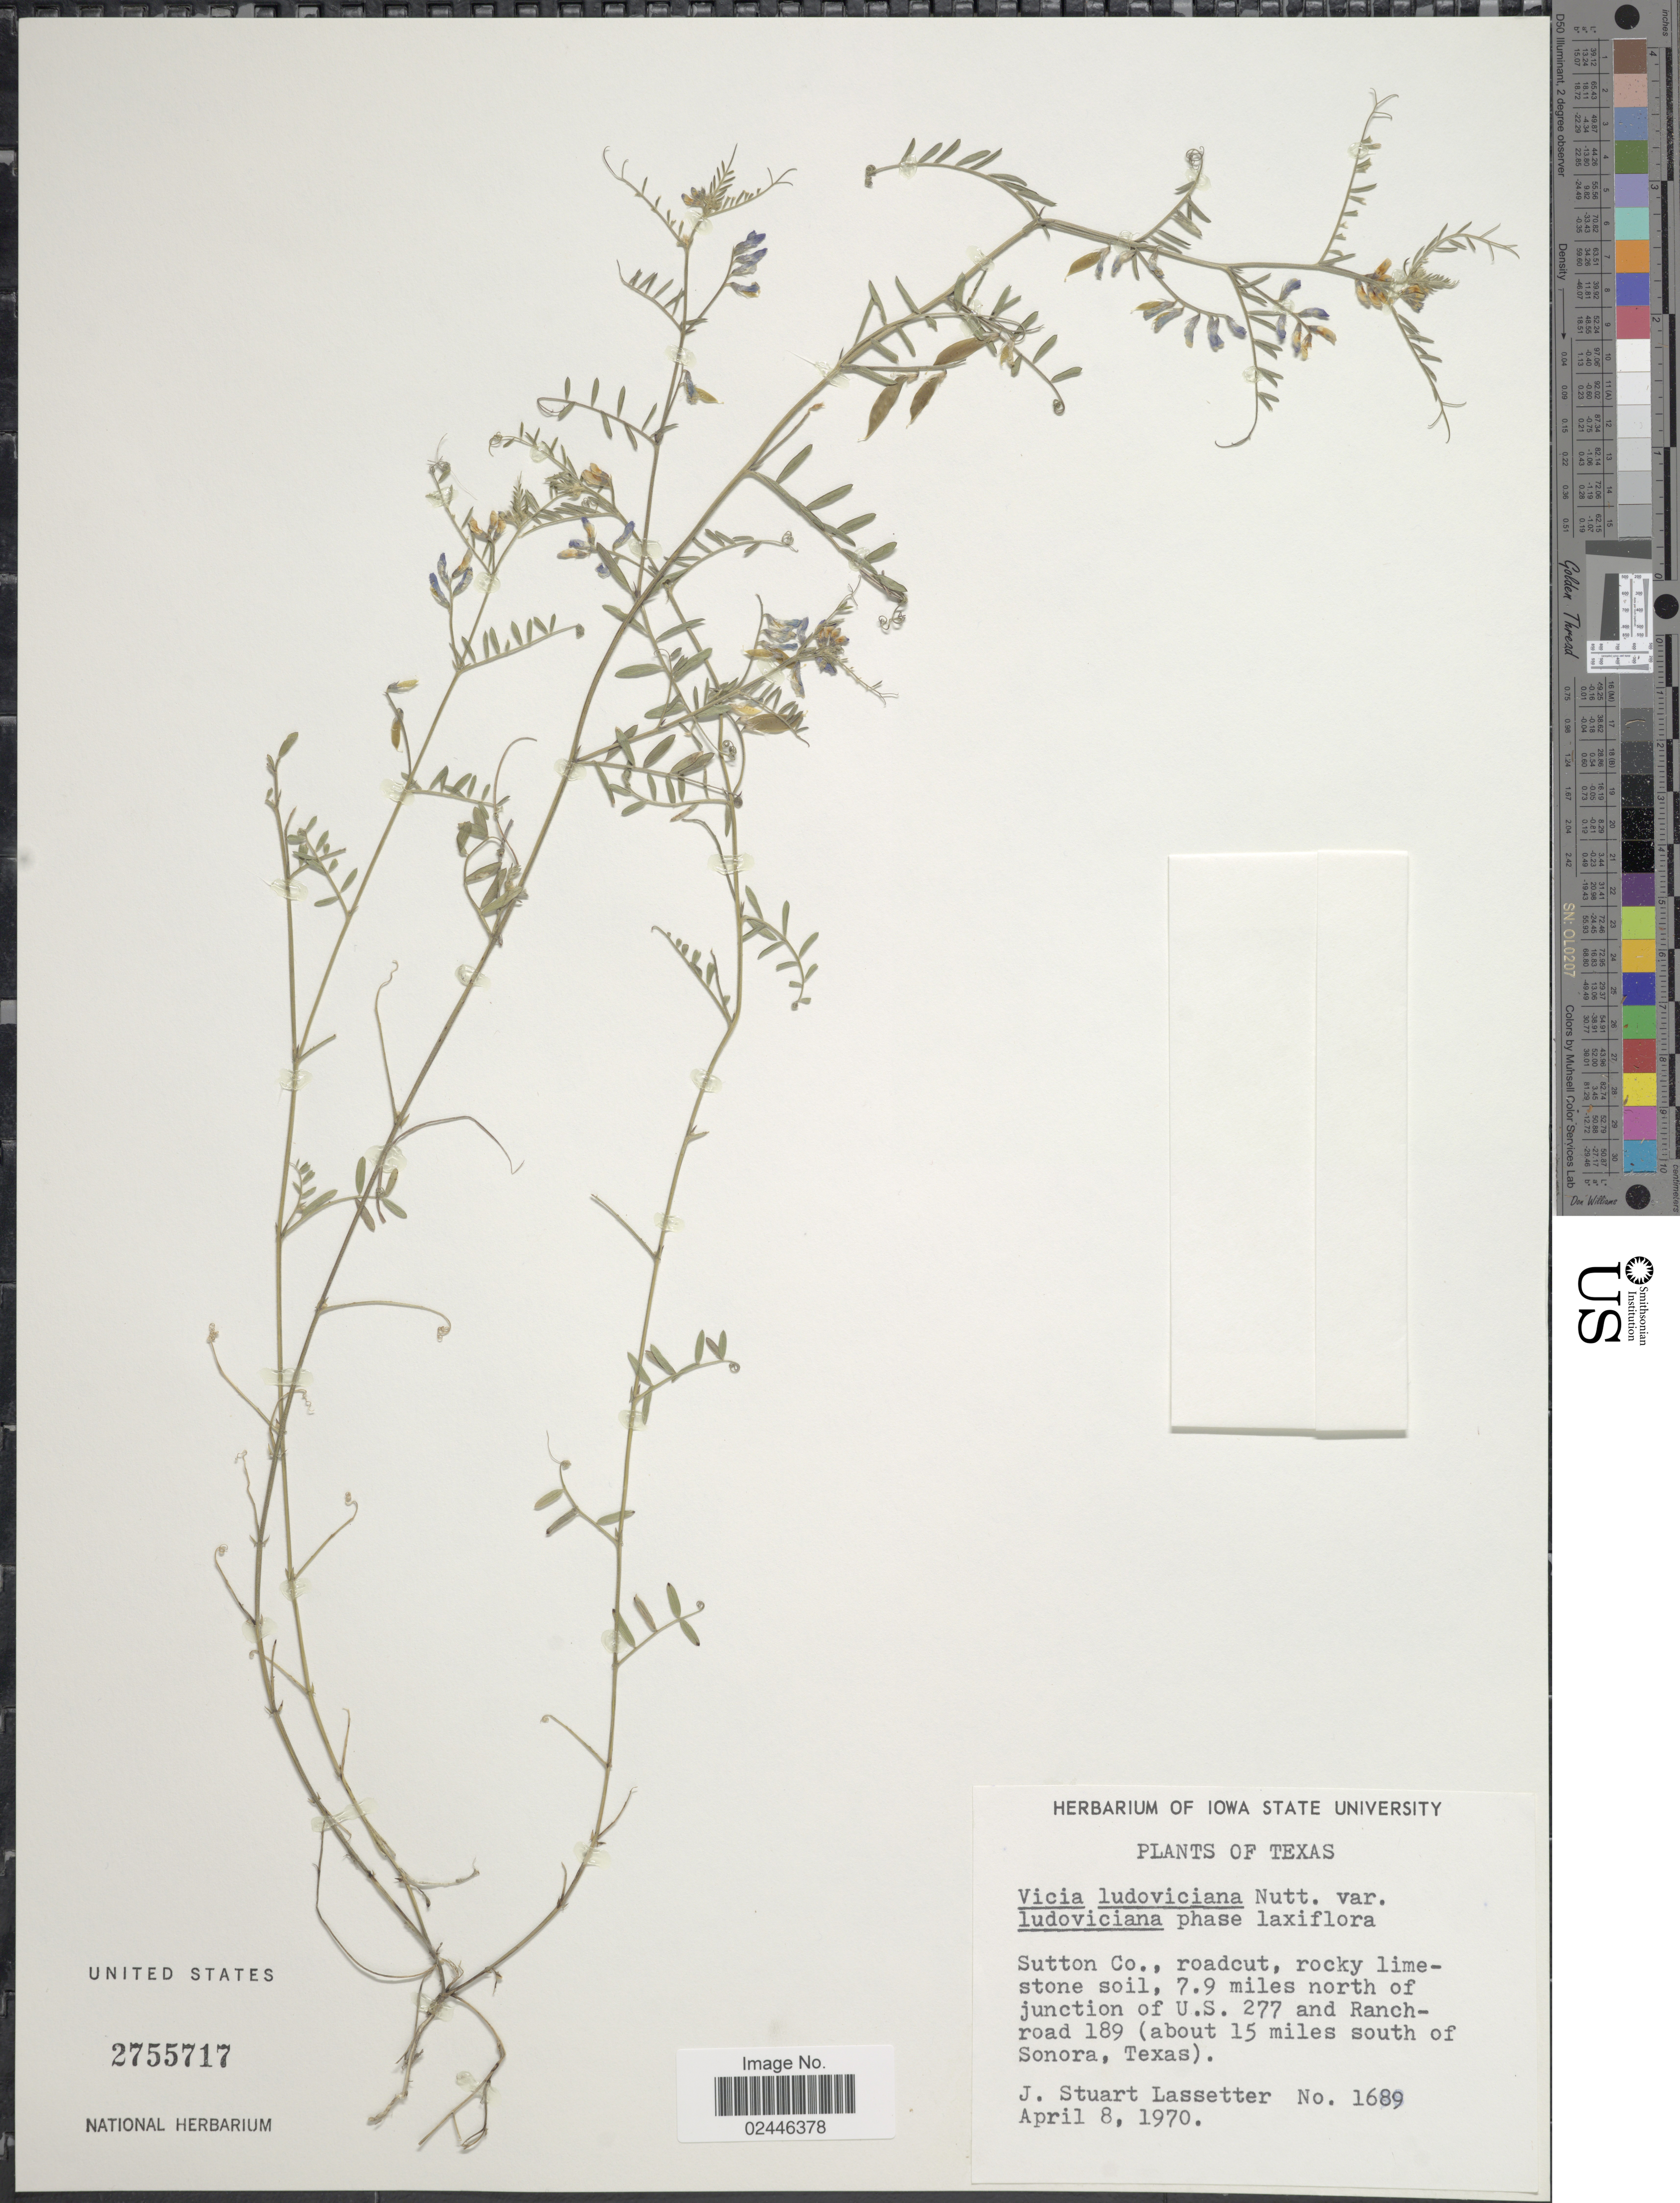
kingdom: Plantae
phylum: Tracheophyta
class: Magnoliopsida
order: Fabales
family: Fabaceae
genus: Vicia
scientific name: Vicia ludoviciana var. ludoviciana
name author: Nutt. ex Torr. & A. Gray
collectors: J. Lassetter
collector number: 1689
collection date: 1970-04-08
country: United States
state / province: Texas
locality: Sutton Co., roadcut, rocky limestone soil, 7.9 miles north of junction of U.S. 277 and Ranchroad 189 (about 15 miles south of Sonora)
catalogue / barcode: US 2755717